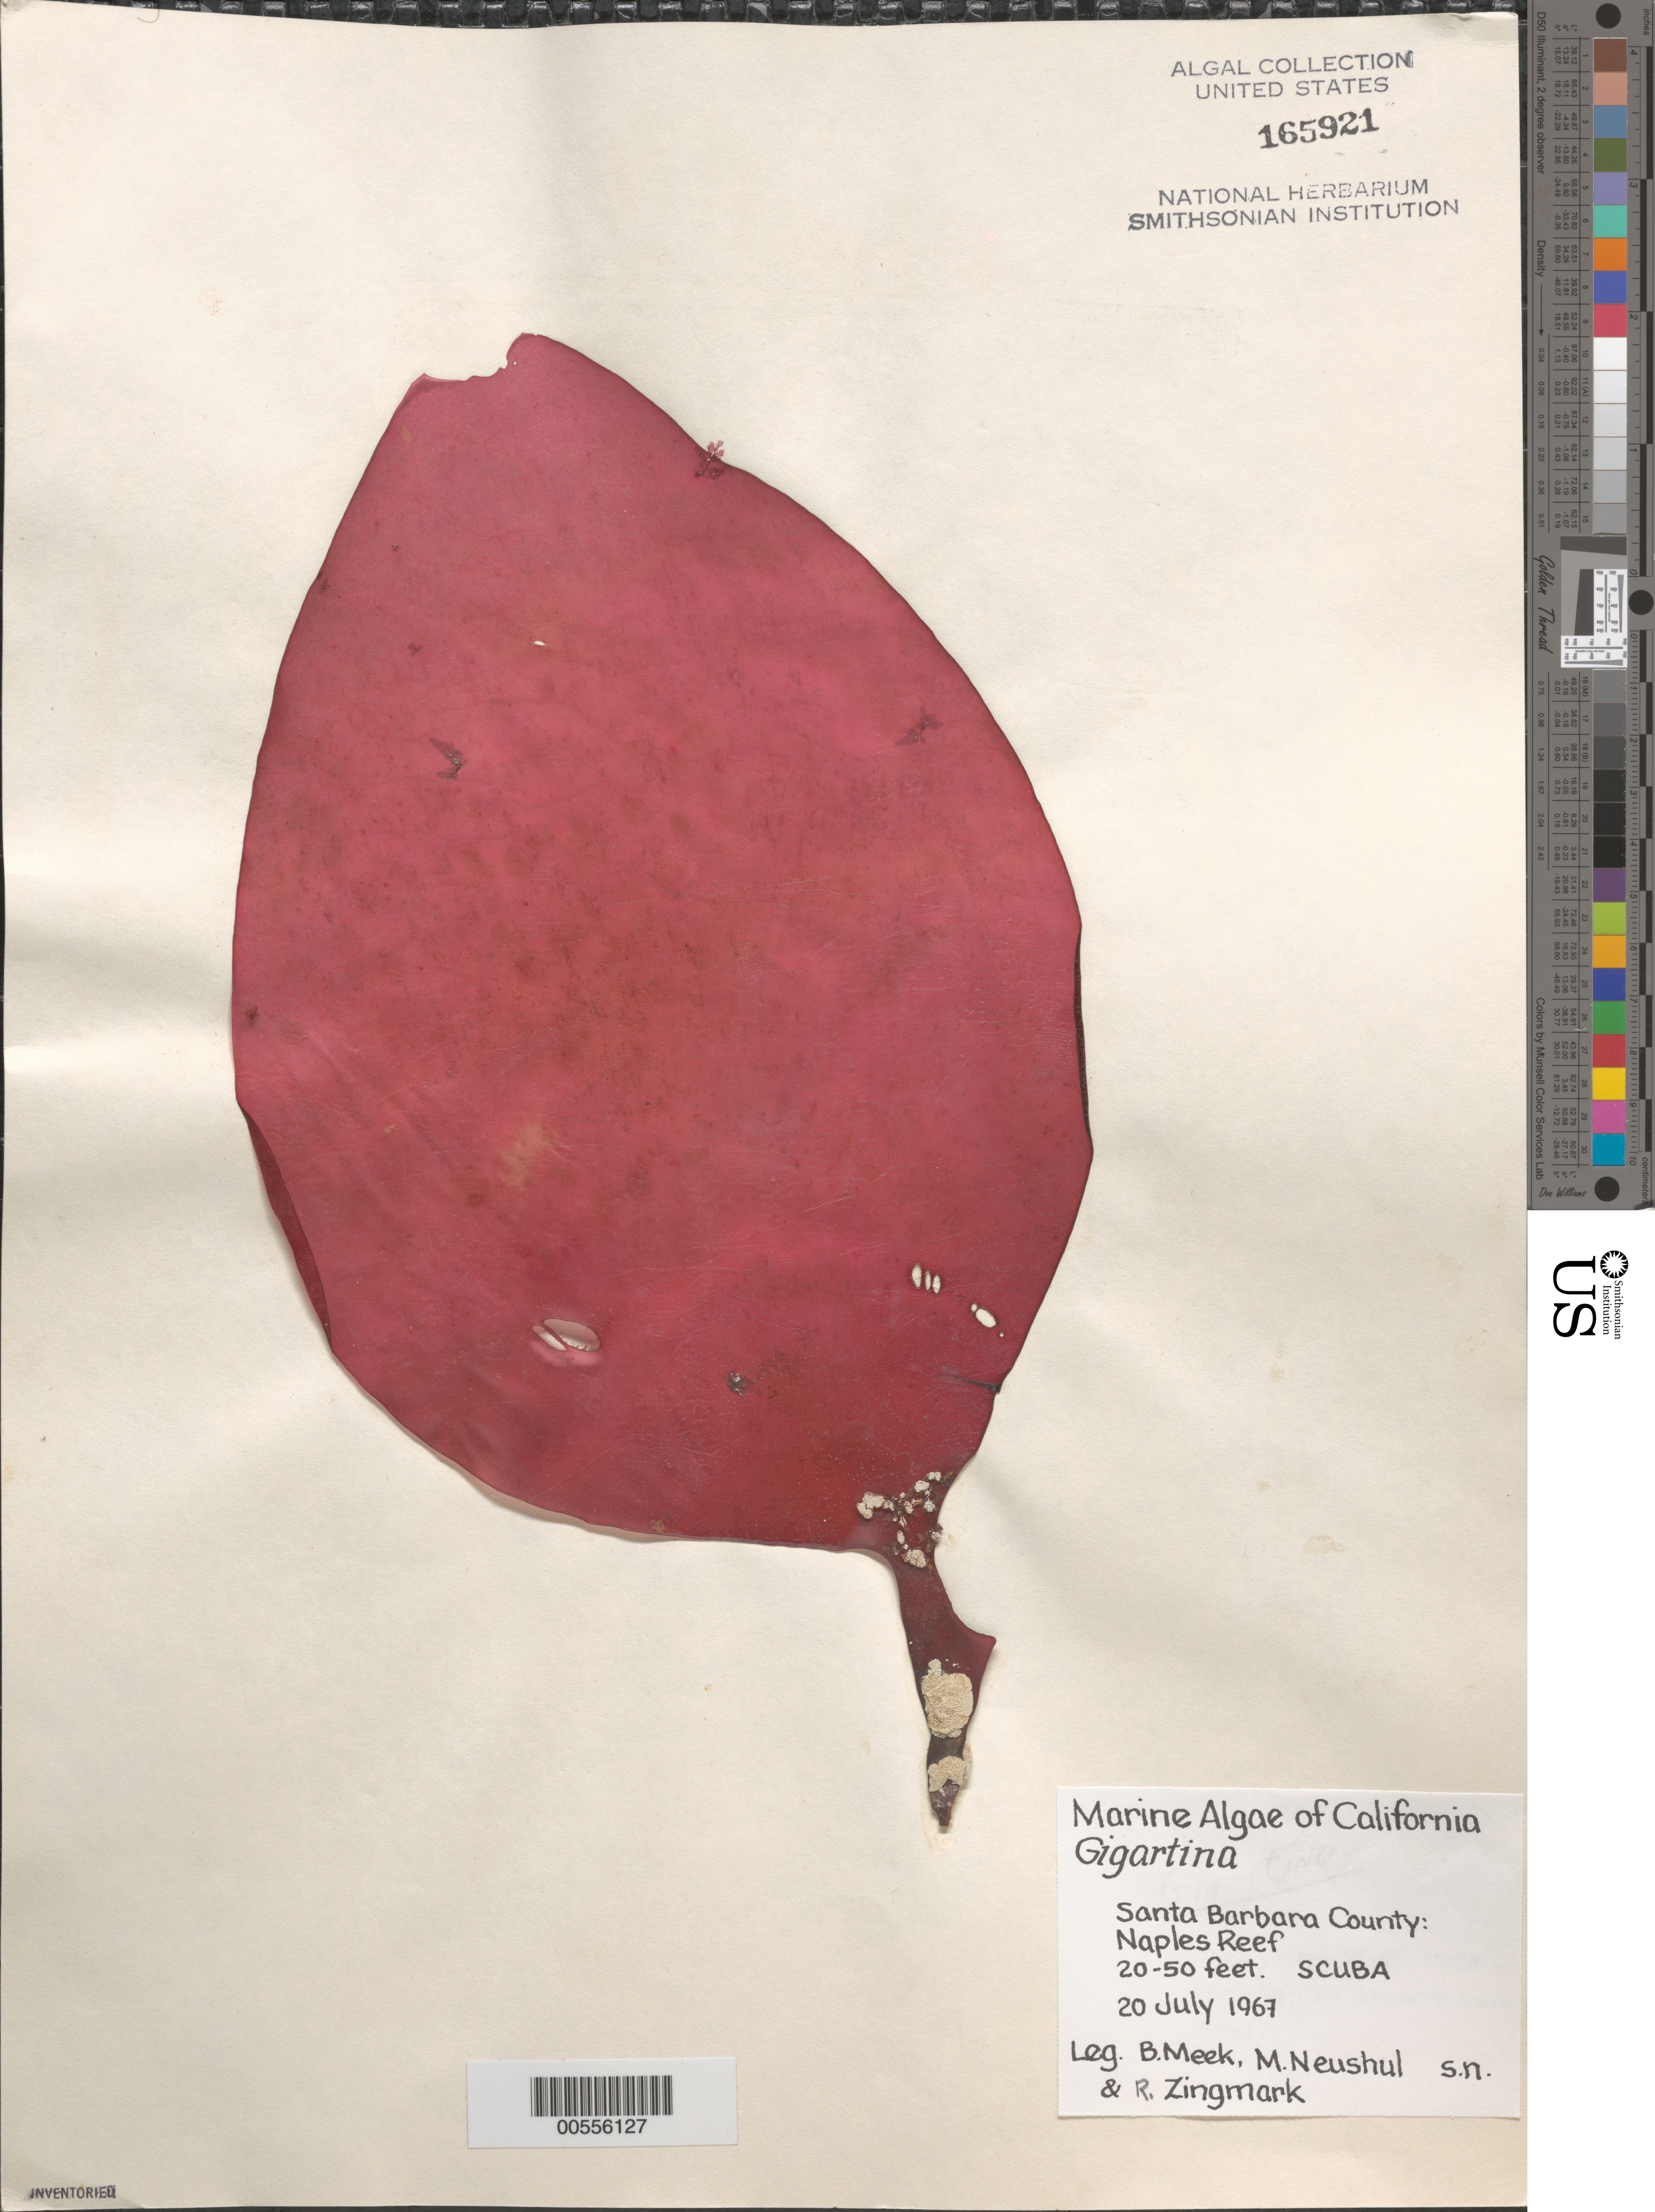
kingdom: Plantae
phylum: Rhodophyta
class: Florideophyceae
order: Gigartinales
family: Gigartinaceae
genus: Gigartina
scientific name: Gigartina sp.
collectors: B. Meek, M. Neushul & R. Zingmark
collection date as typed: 20 Jul 1967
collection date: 1967-07-20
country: United States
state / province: California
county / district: Santa Barbara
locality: Naples Reef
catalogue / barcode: US 165921